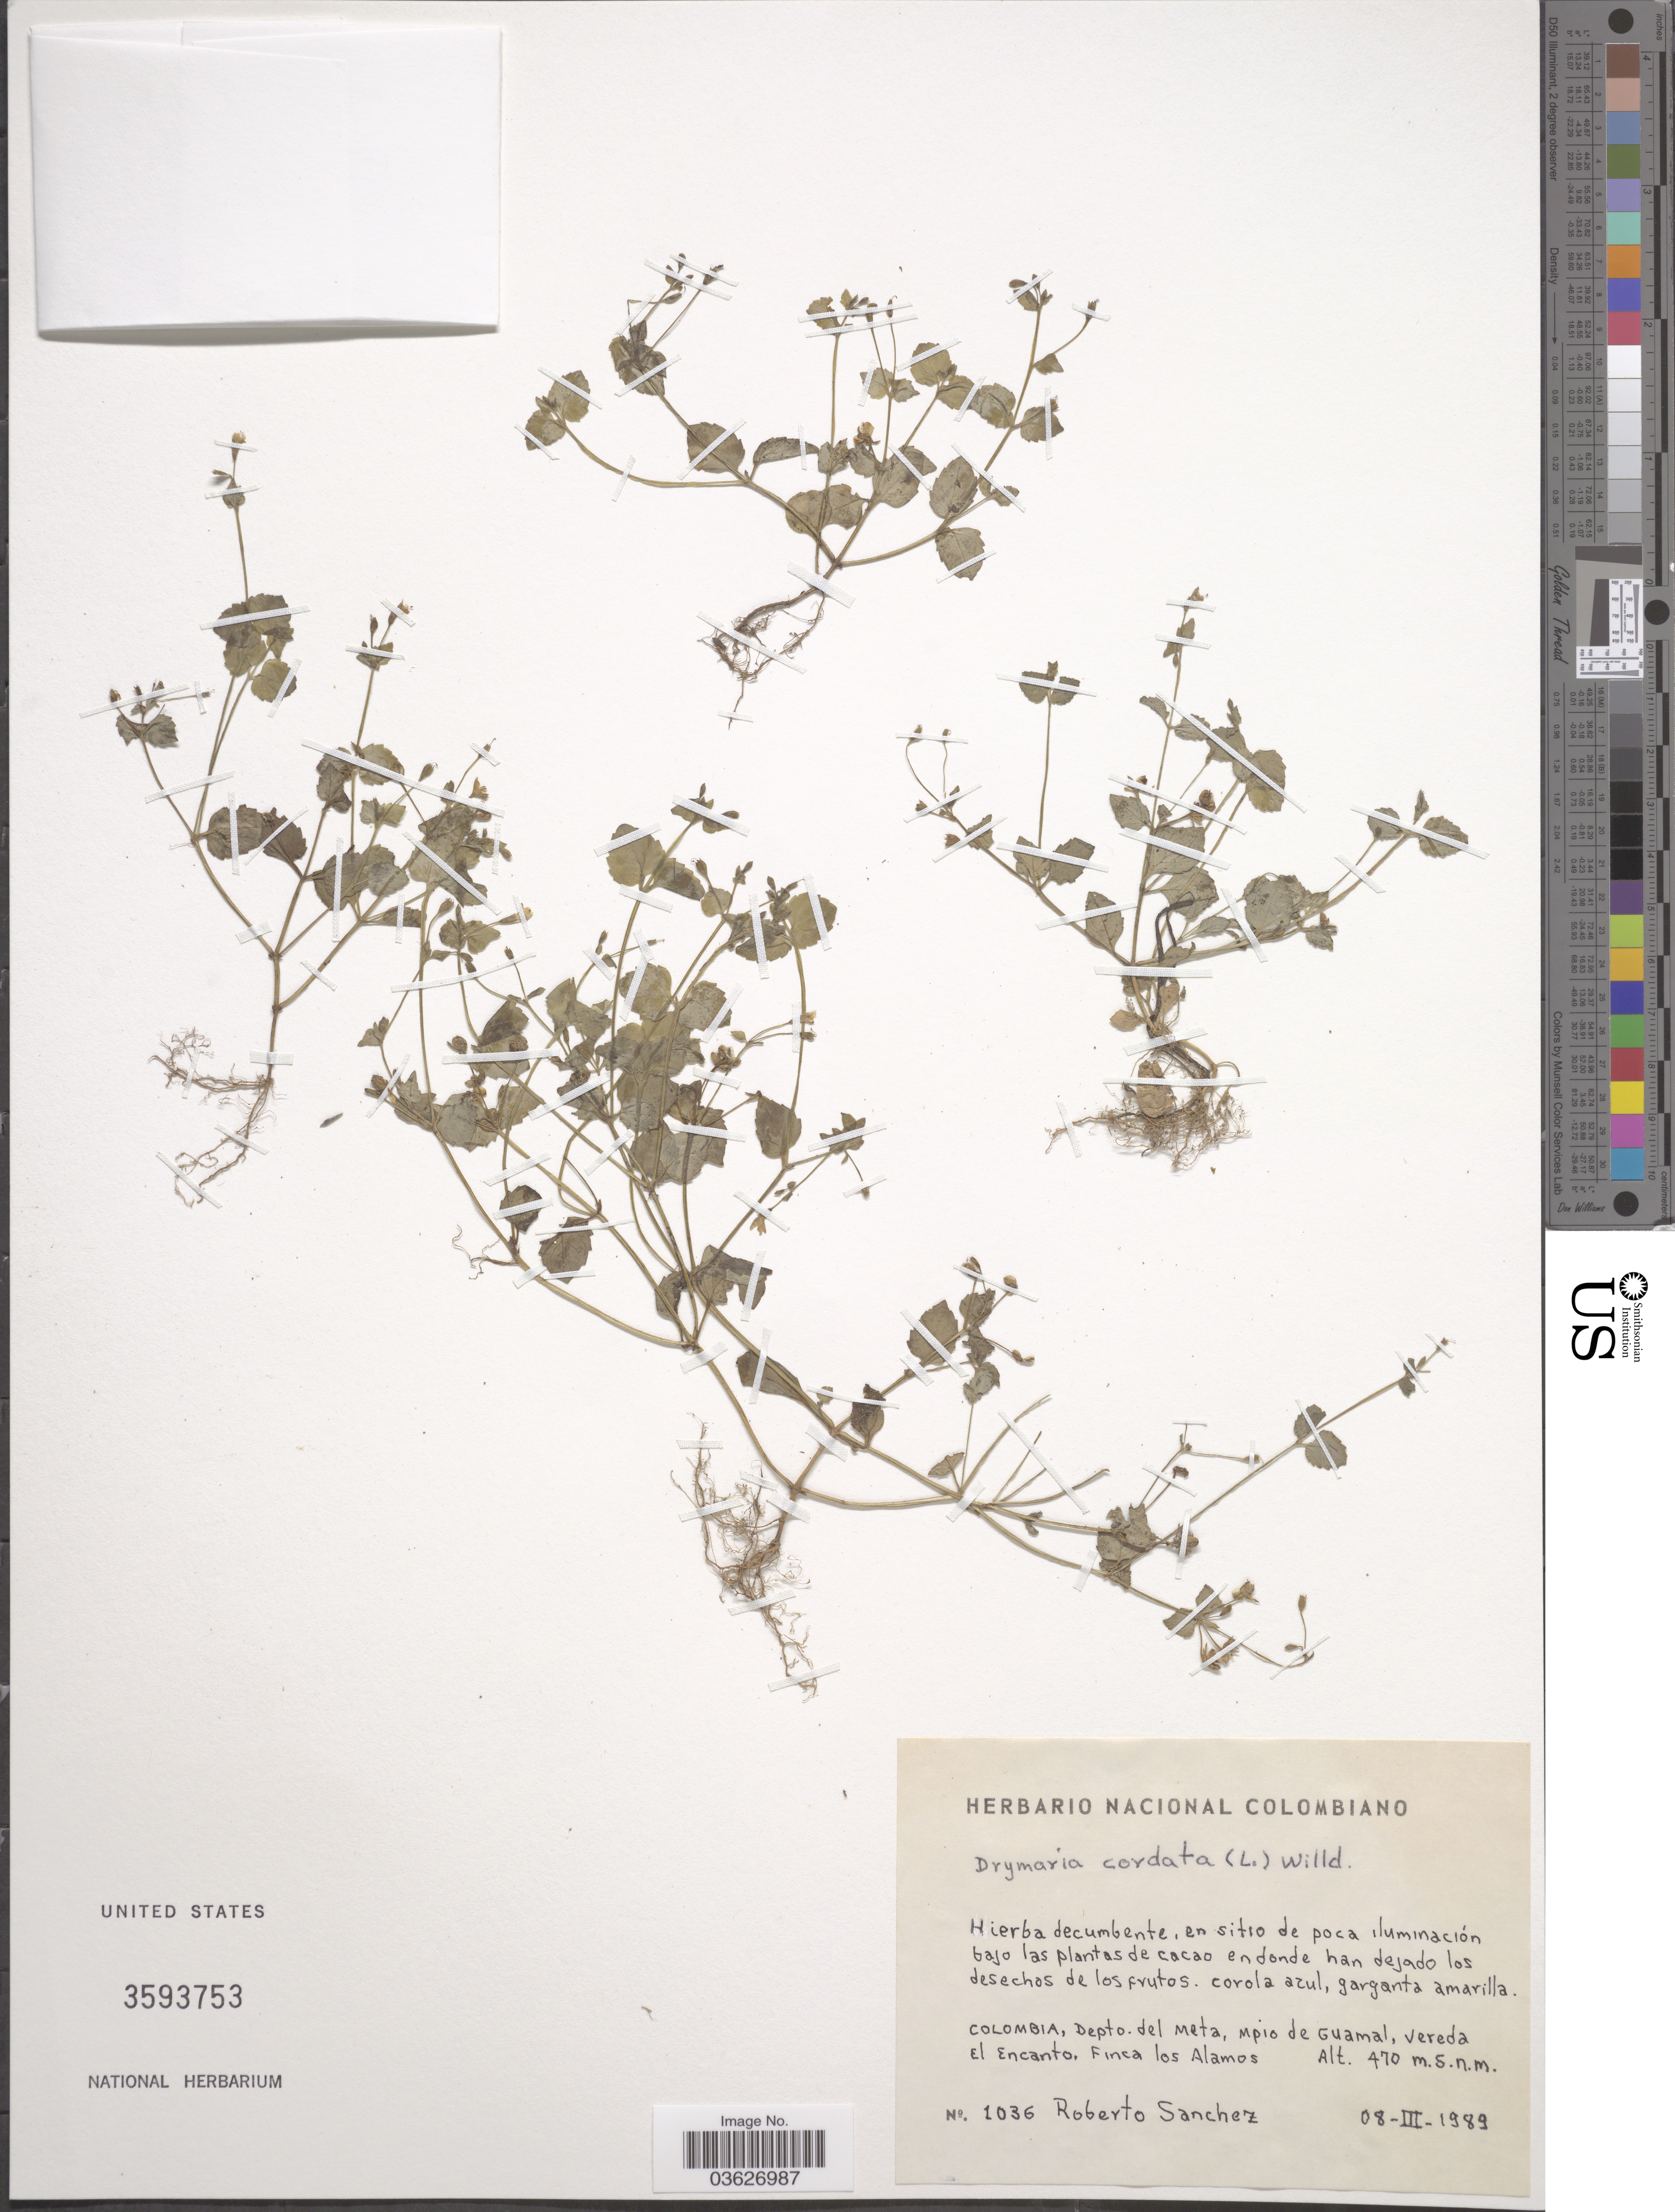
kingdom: Plantae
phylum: Tracheophyta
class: Magnoliopsida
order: Caryophyllales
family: Caryophyllaceae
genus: Drymaria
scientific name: Drymaria cordata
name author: (L.) Willd. ex Schult.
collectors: R. Sanchez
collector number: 1036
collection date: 1989-03-08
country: Colombia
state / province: Meta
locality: Depto. del Meta, Mpio de Guamal, Vereda el Encanto, Finca los Alamos.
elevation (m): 470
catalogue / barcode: US 3593753